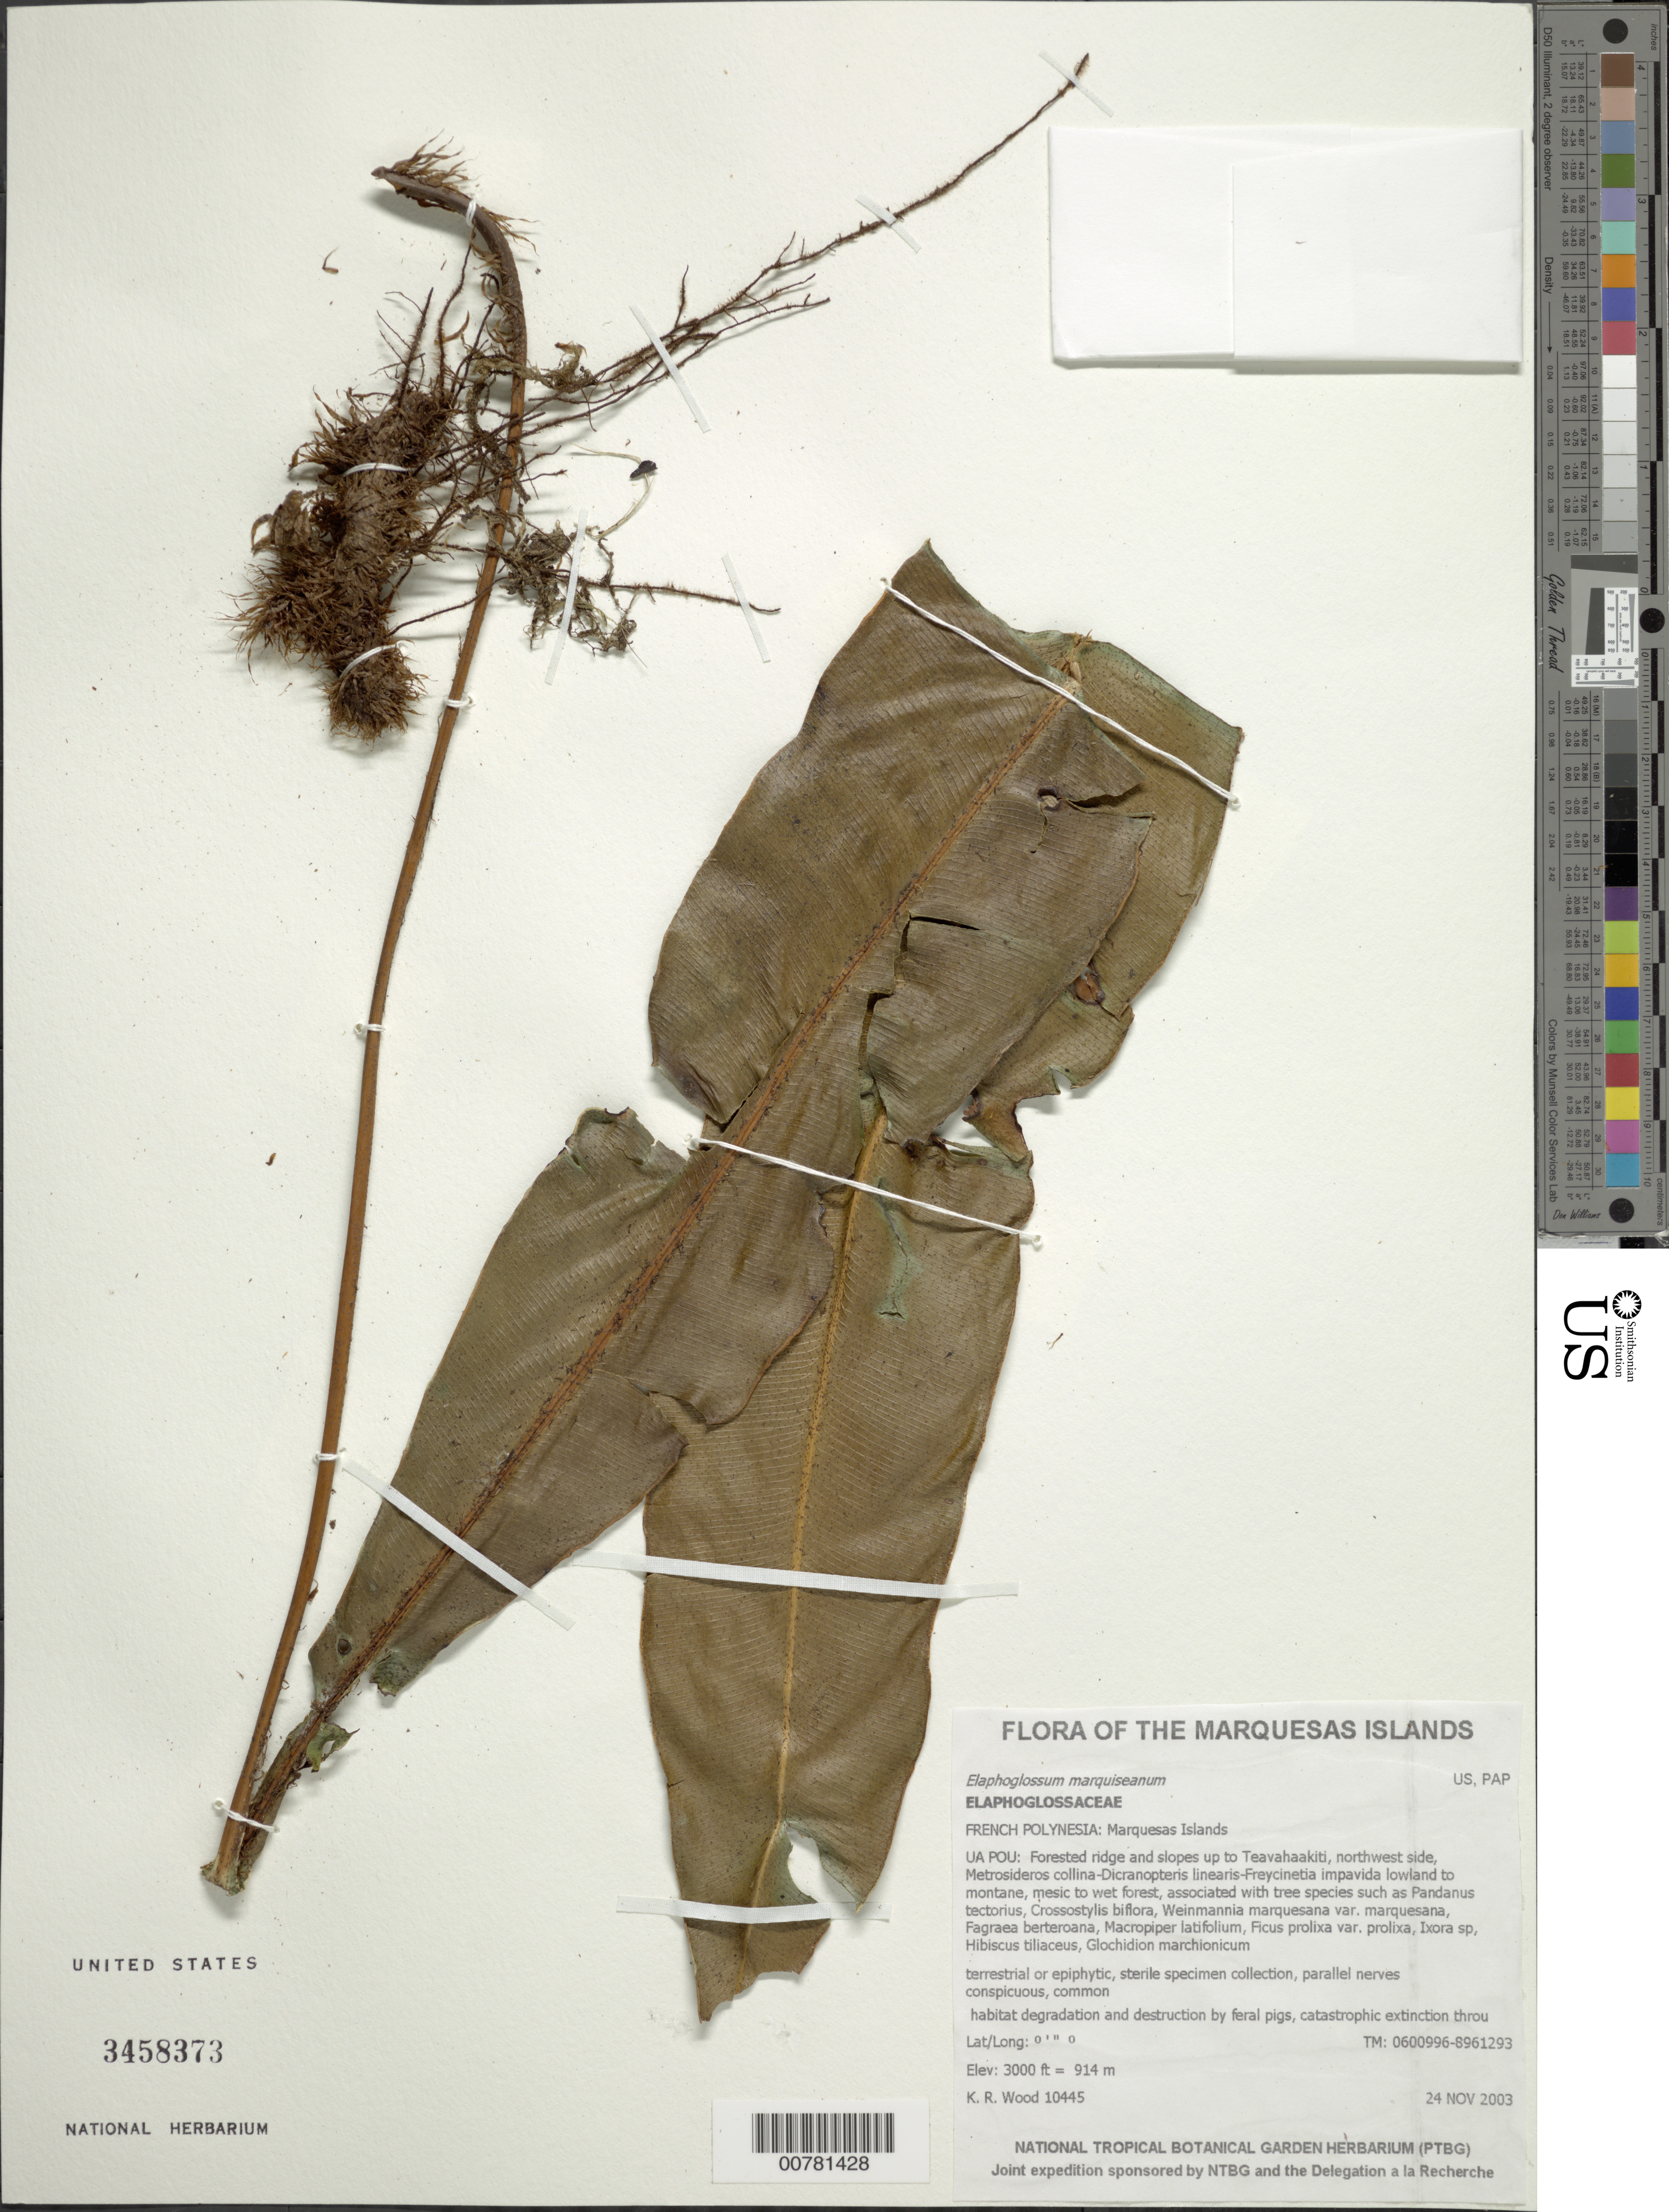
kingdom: Plantae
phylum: Tracheophyta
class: Polypodiopsida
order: Polypodiales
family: Dryopteridaceae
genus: Elaphoglossum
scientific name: Elaphoglossum marquisearum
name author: Bonap.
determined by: Lorence, David H., (PTBG), National Tropical Botanical Garden (UNITED STATES)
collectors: K. R. Wood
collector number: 10445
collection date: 2003-11-24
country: French Polynesia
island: Ua Pou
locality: Forested ridge and slopes up to Teavahaakiti, northwest side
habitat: Metrosideros collina - Dicranopteris linearis - Freycinetia impavida lowland to montane, mesic to wet forest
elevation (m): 914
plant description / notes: Habitat degradation and destruction by feral pigs, catastrophic extinction through environmental events, predation by rats [Rattus exulans] that eat seeds, competition with non-native plant taxa such as Ageratum conyzoides, Emilia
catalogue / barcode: US 3458373